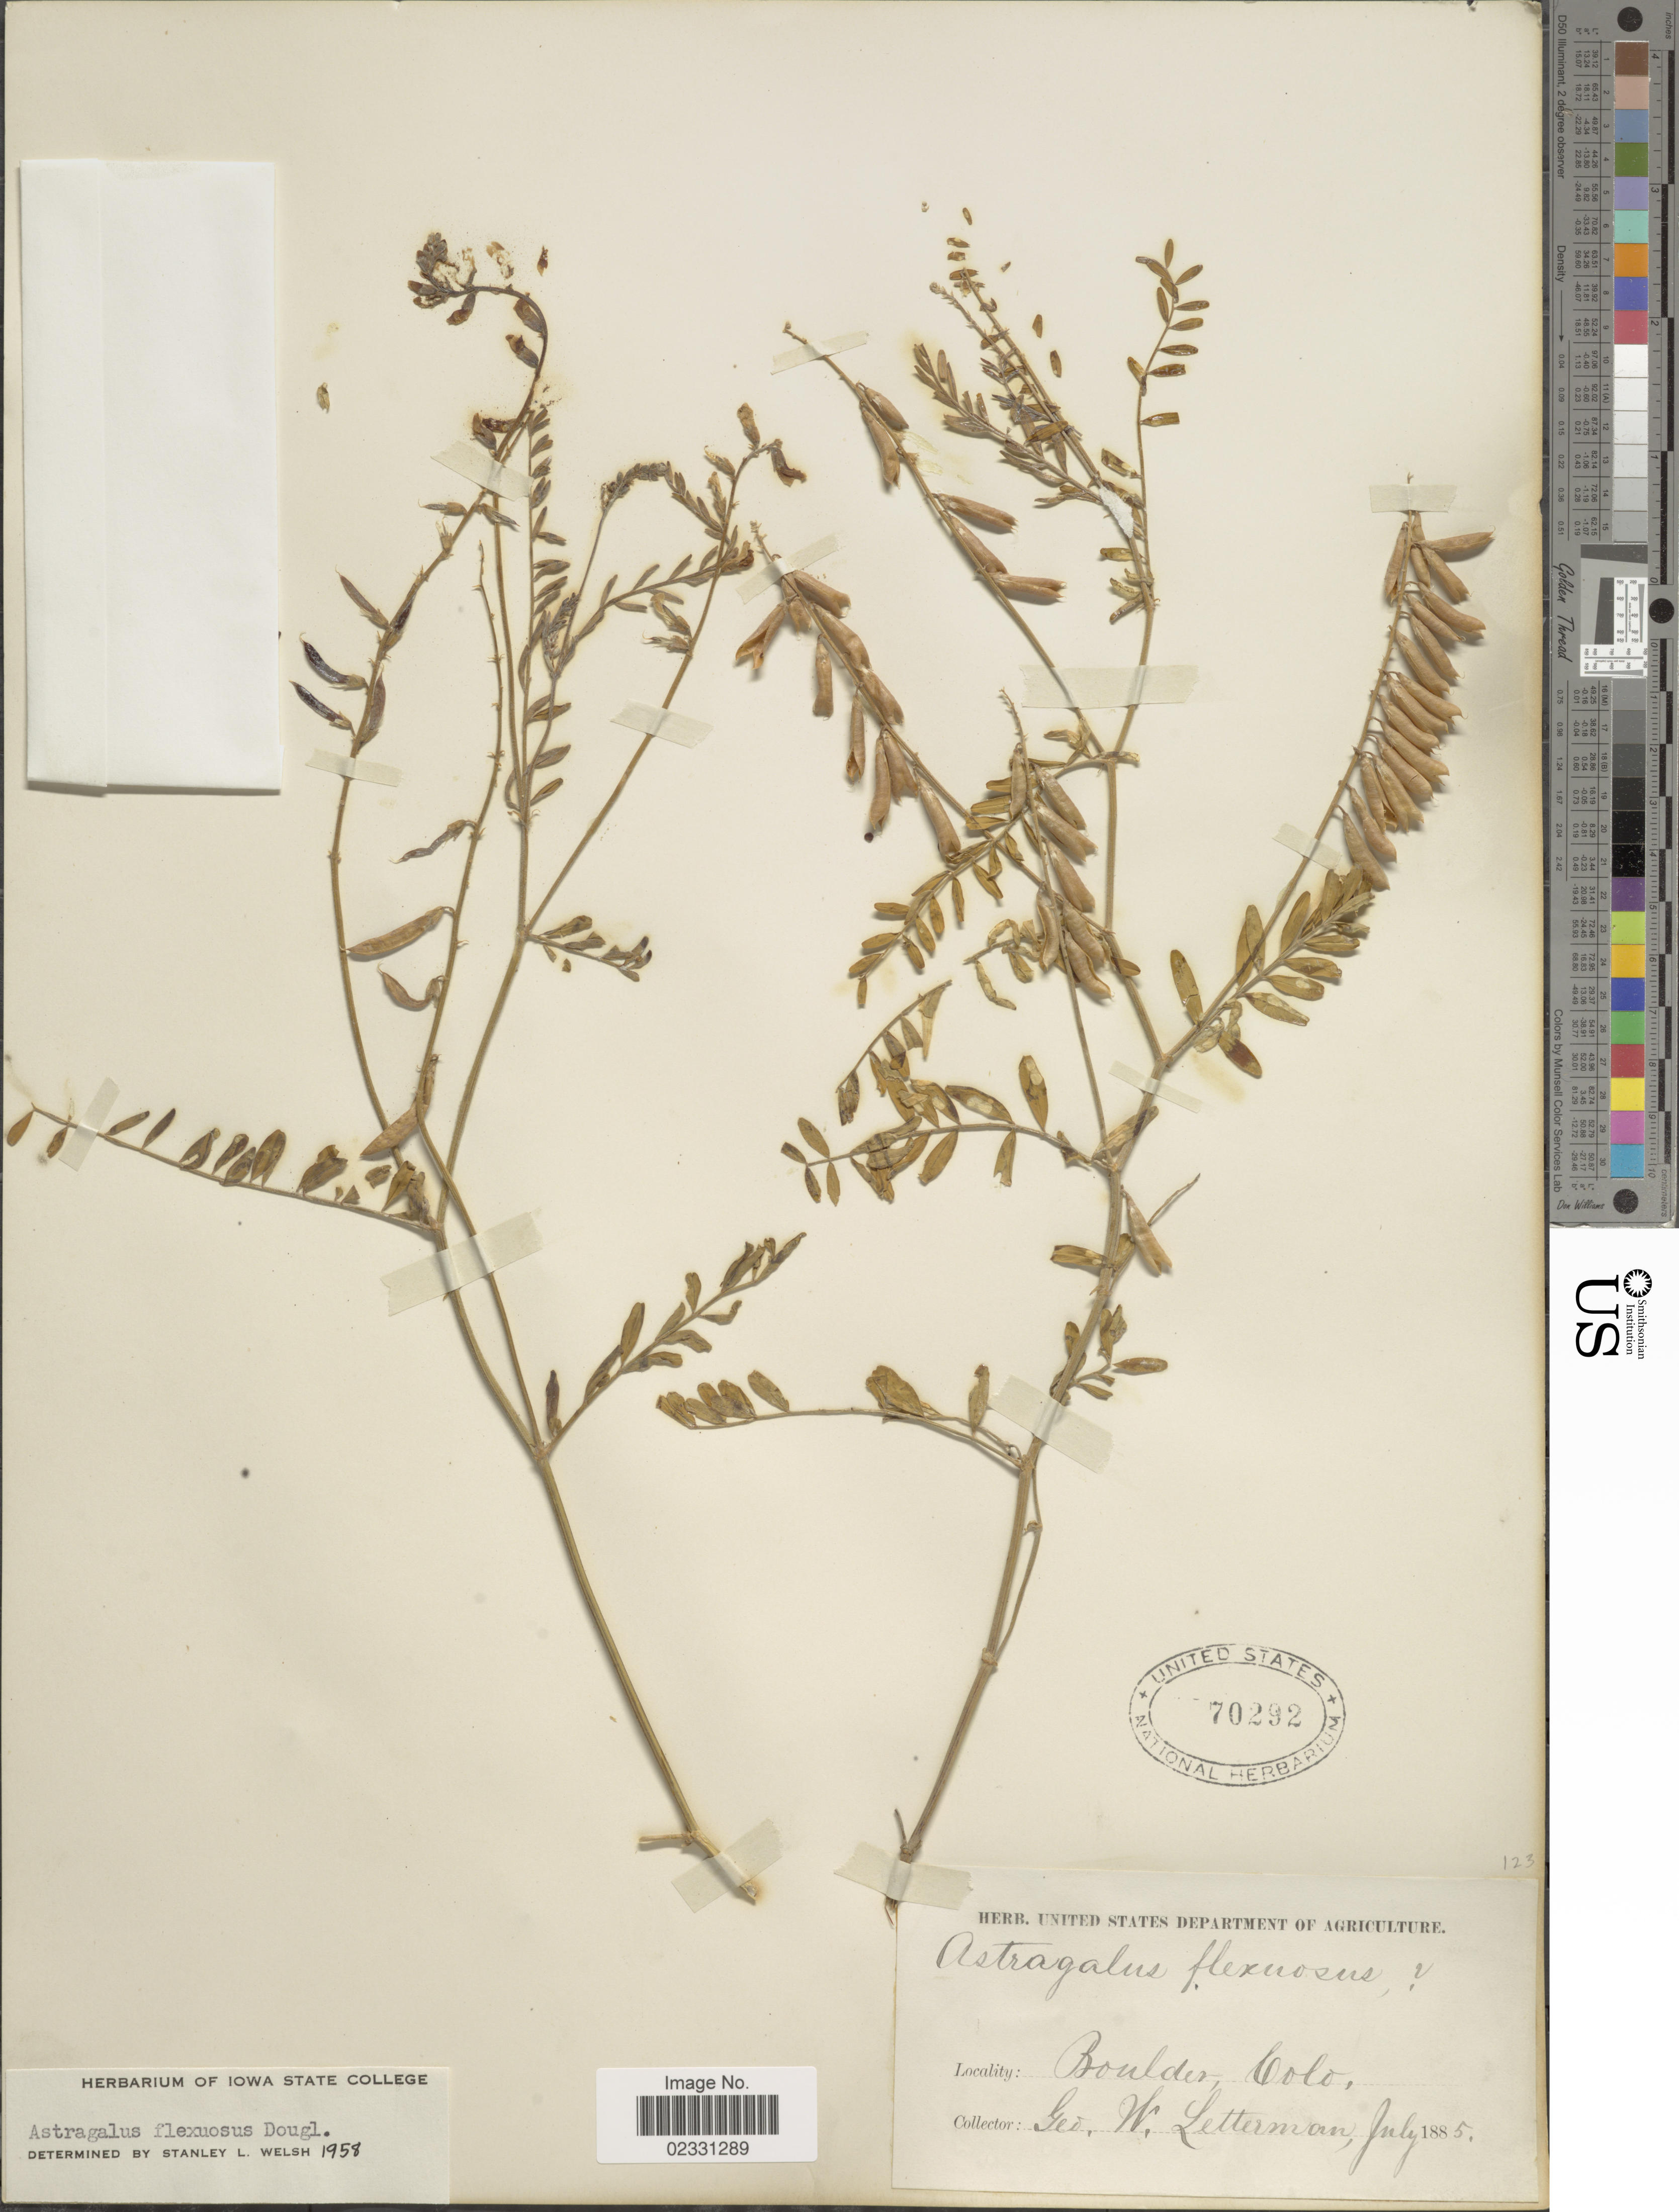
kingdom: Plantae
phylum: Tracheophyta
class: Magnoliopsida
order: Fabales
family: Fabaceae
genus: Astragalus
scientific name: Astragalus flexuosus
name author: (Hook.) Douglas ex G. Don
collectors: G. W. Letterman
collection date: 1885-07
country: United States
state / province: Colorado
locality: Boulder, Colo.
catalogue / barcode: US 70292